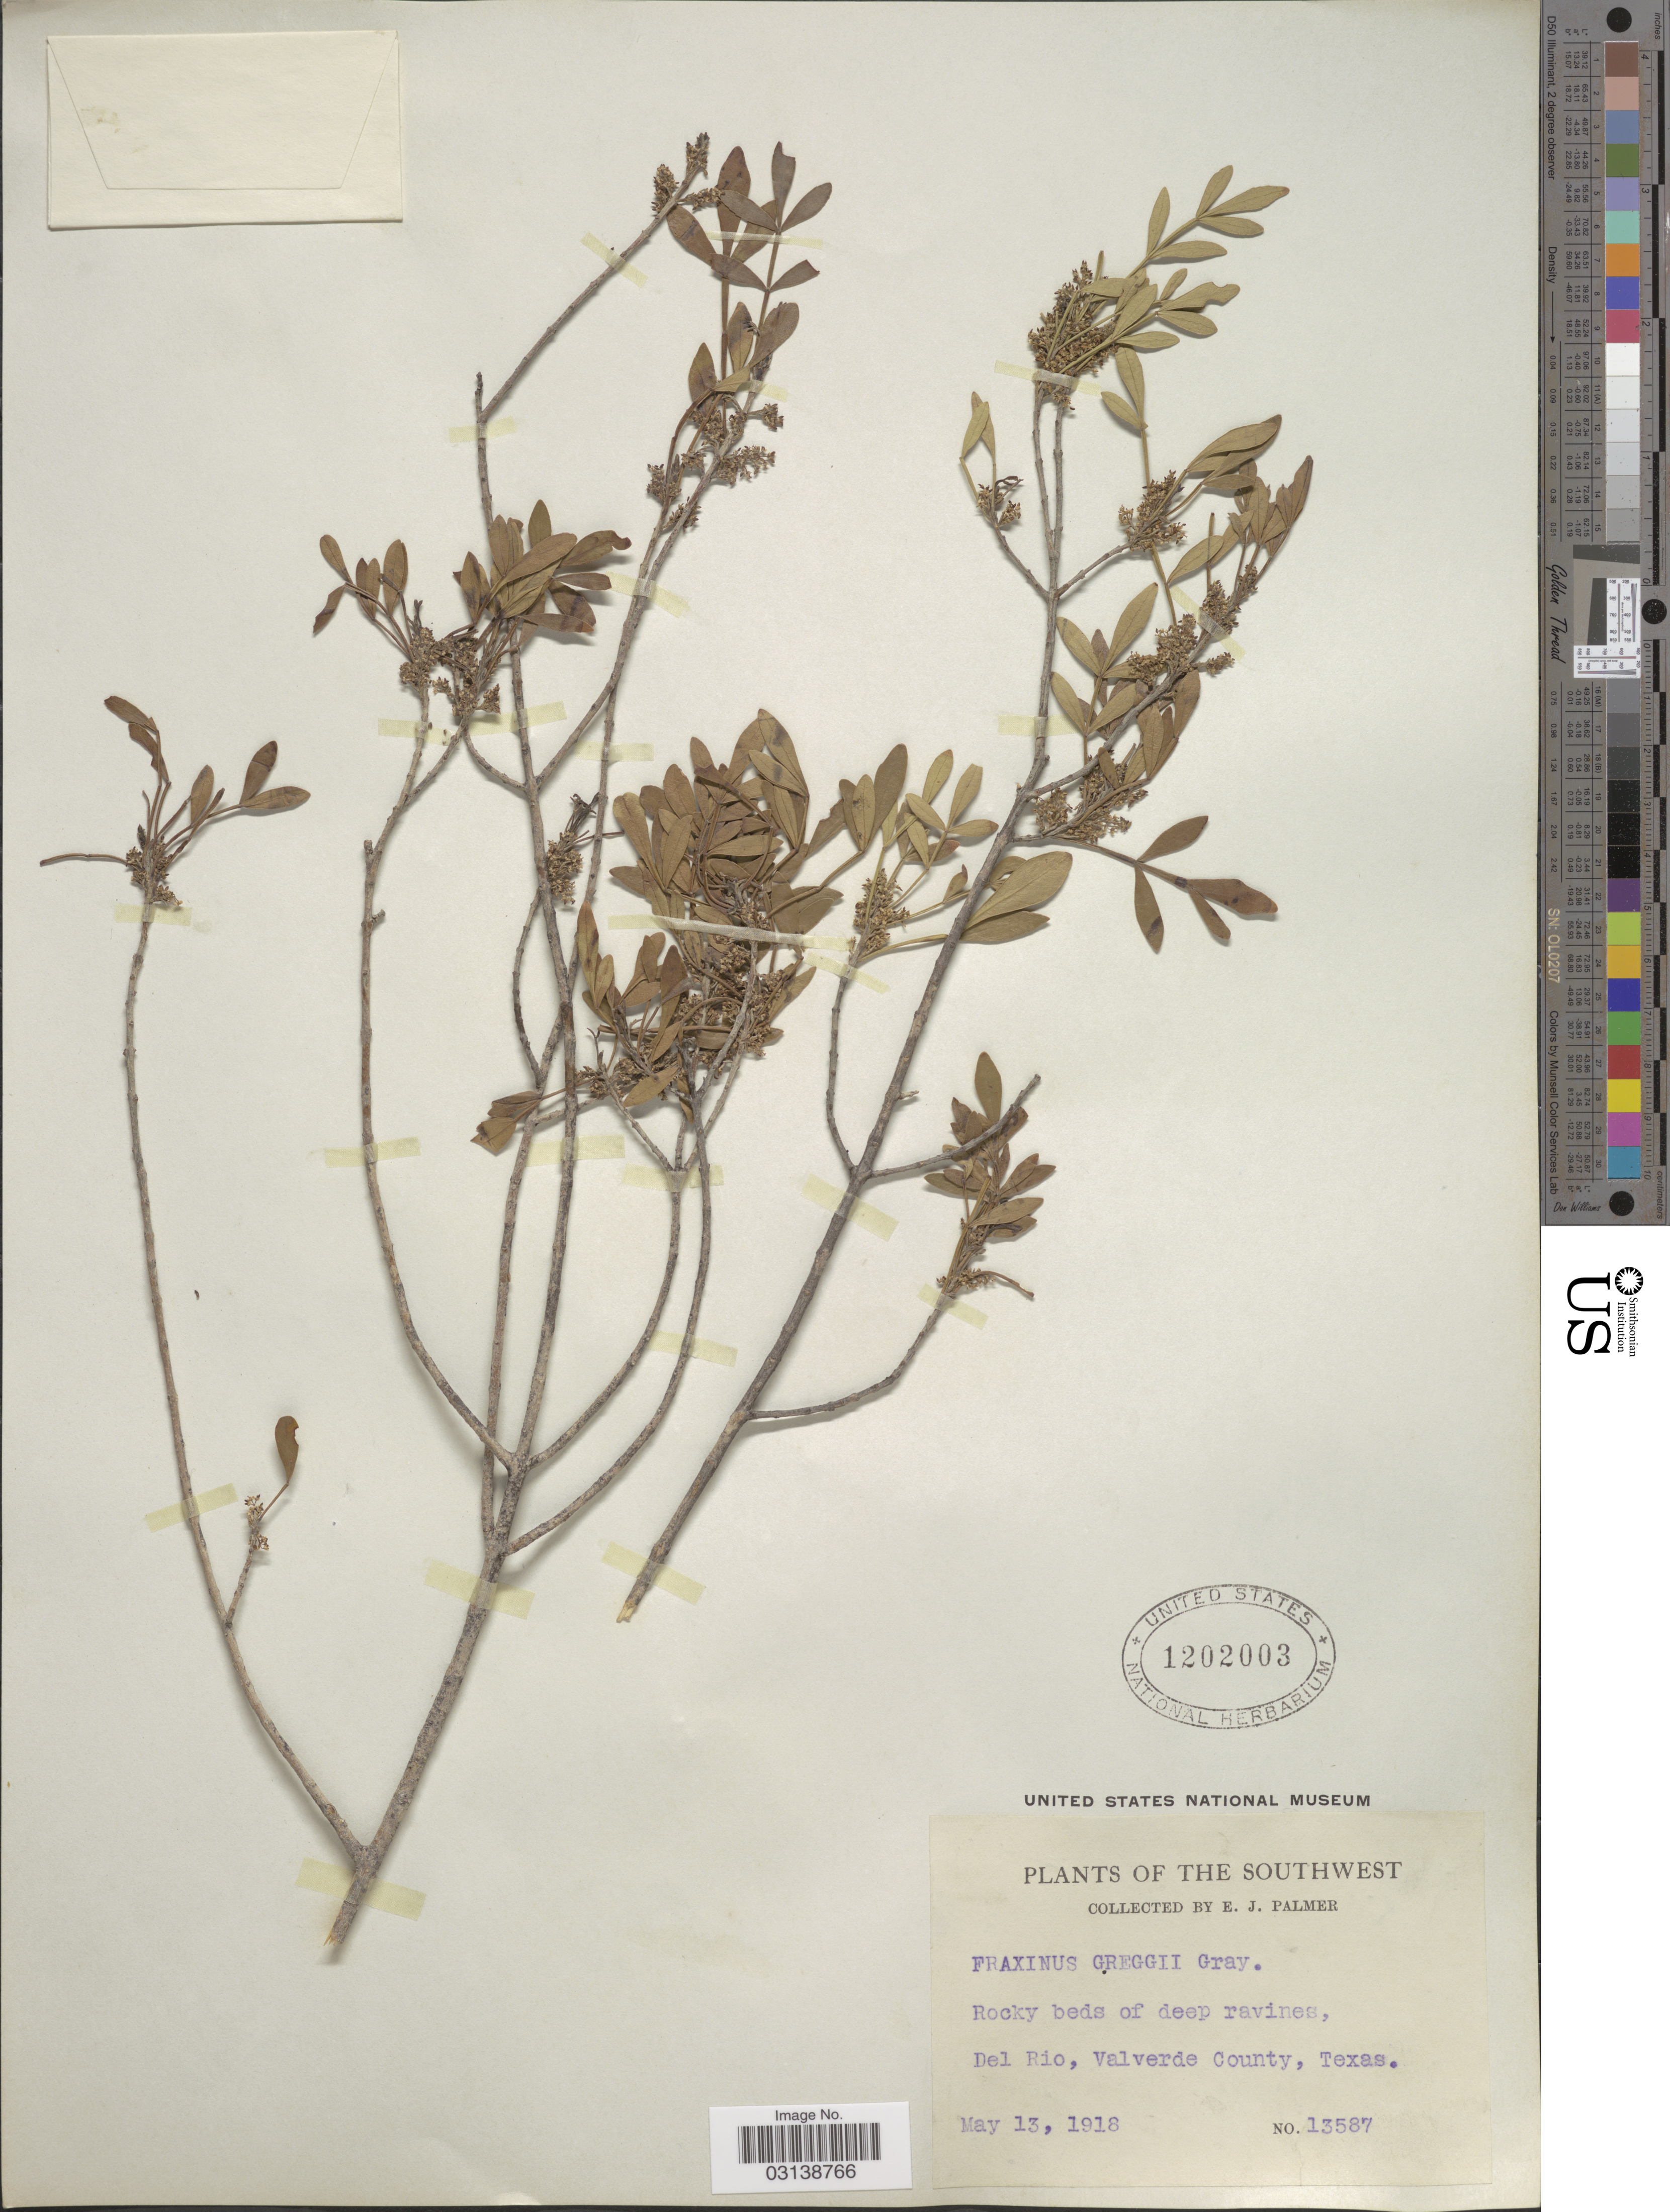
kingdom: Plantae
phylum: Tracheophyta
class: Magnoliopsida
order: Lamiales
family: Oleaceae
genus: Fraxinus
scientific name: Fraxinus greggii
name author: A. Gray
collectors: E. J. Palmer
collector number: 13587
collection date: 1918-05-13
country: United States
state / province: Texas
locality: The Southwest. Del Rio, Valverde County.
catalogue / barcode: US 1202003